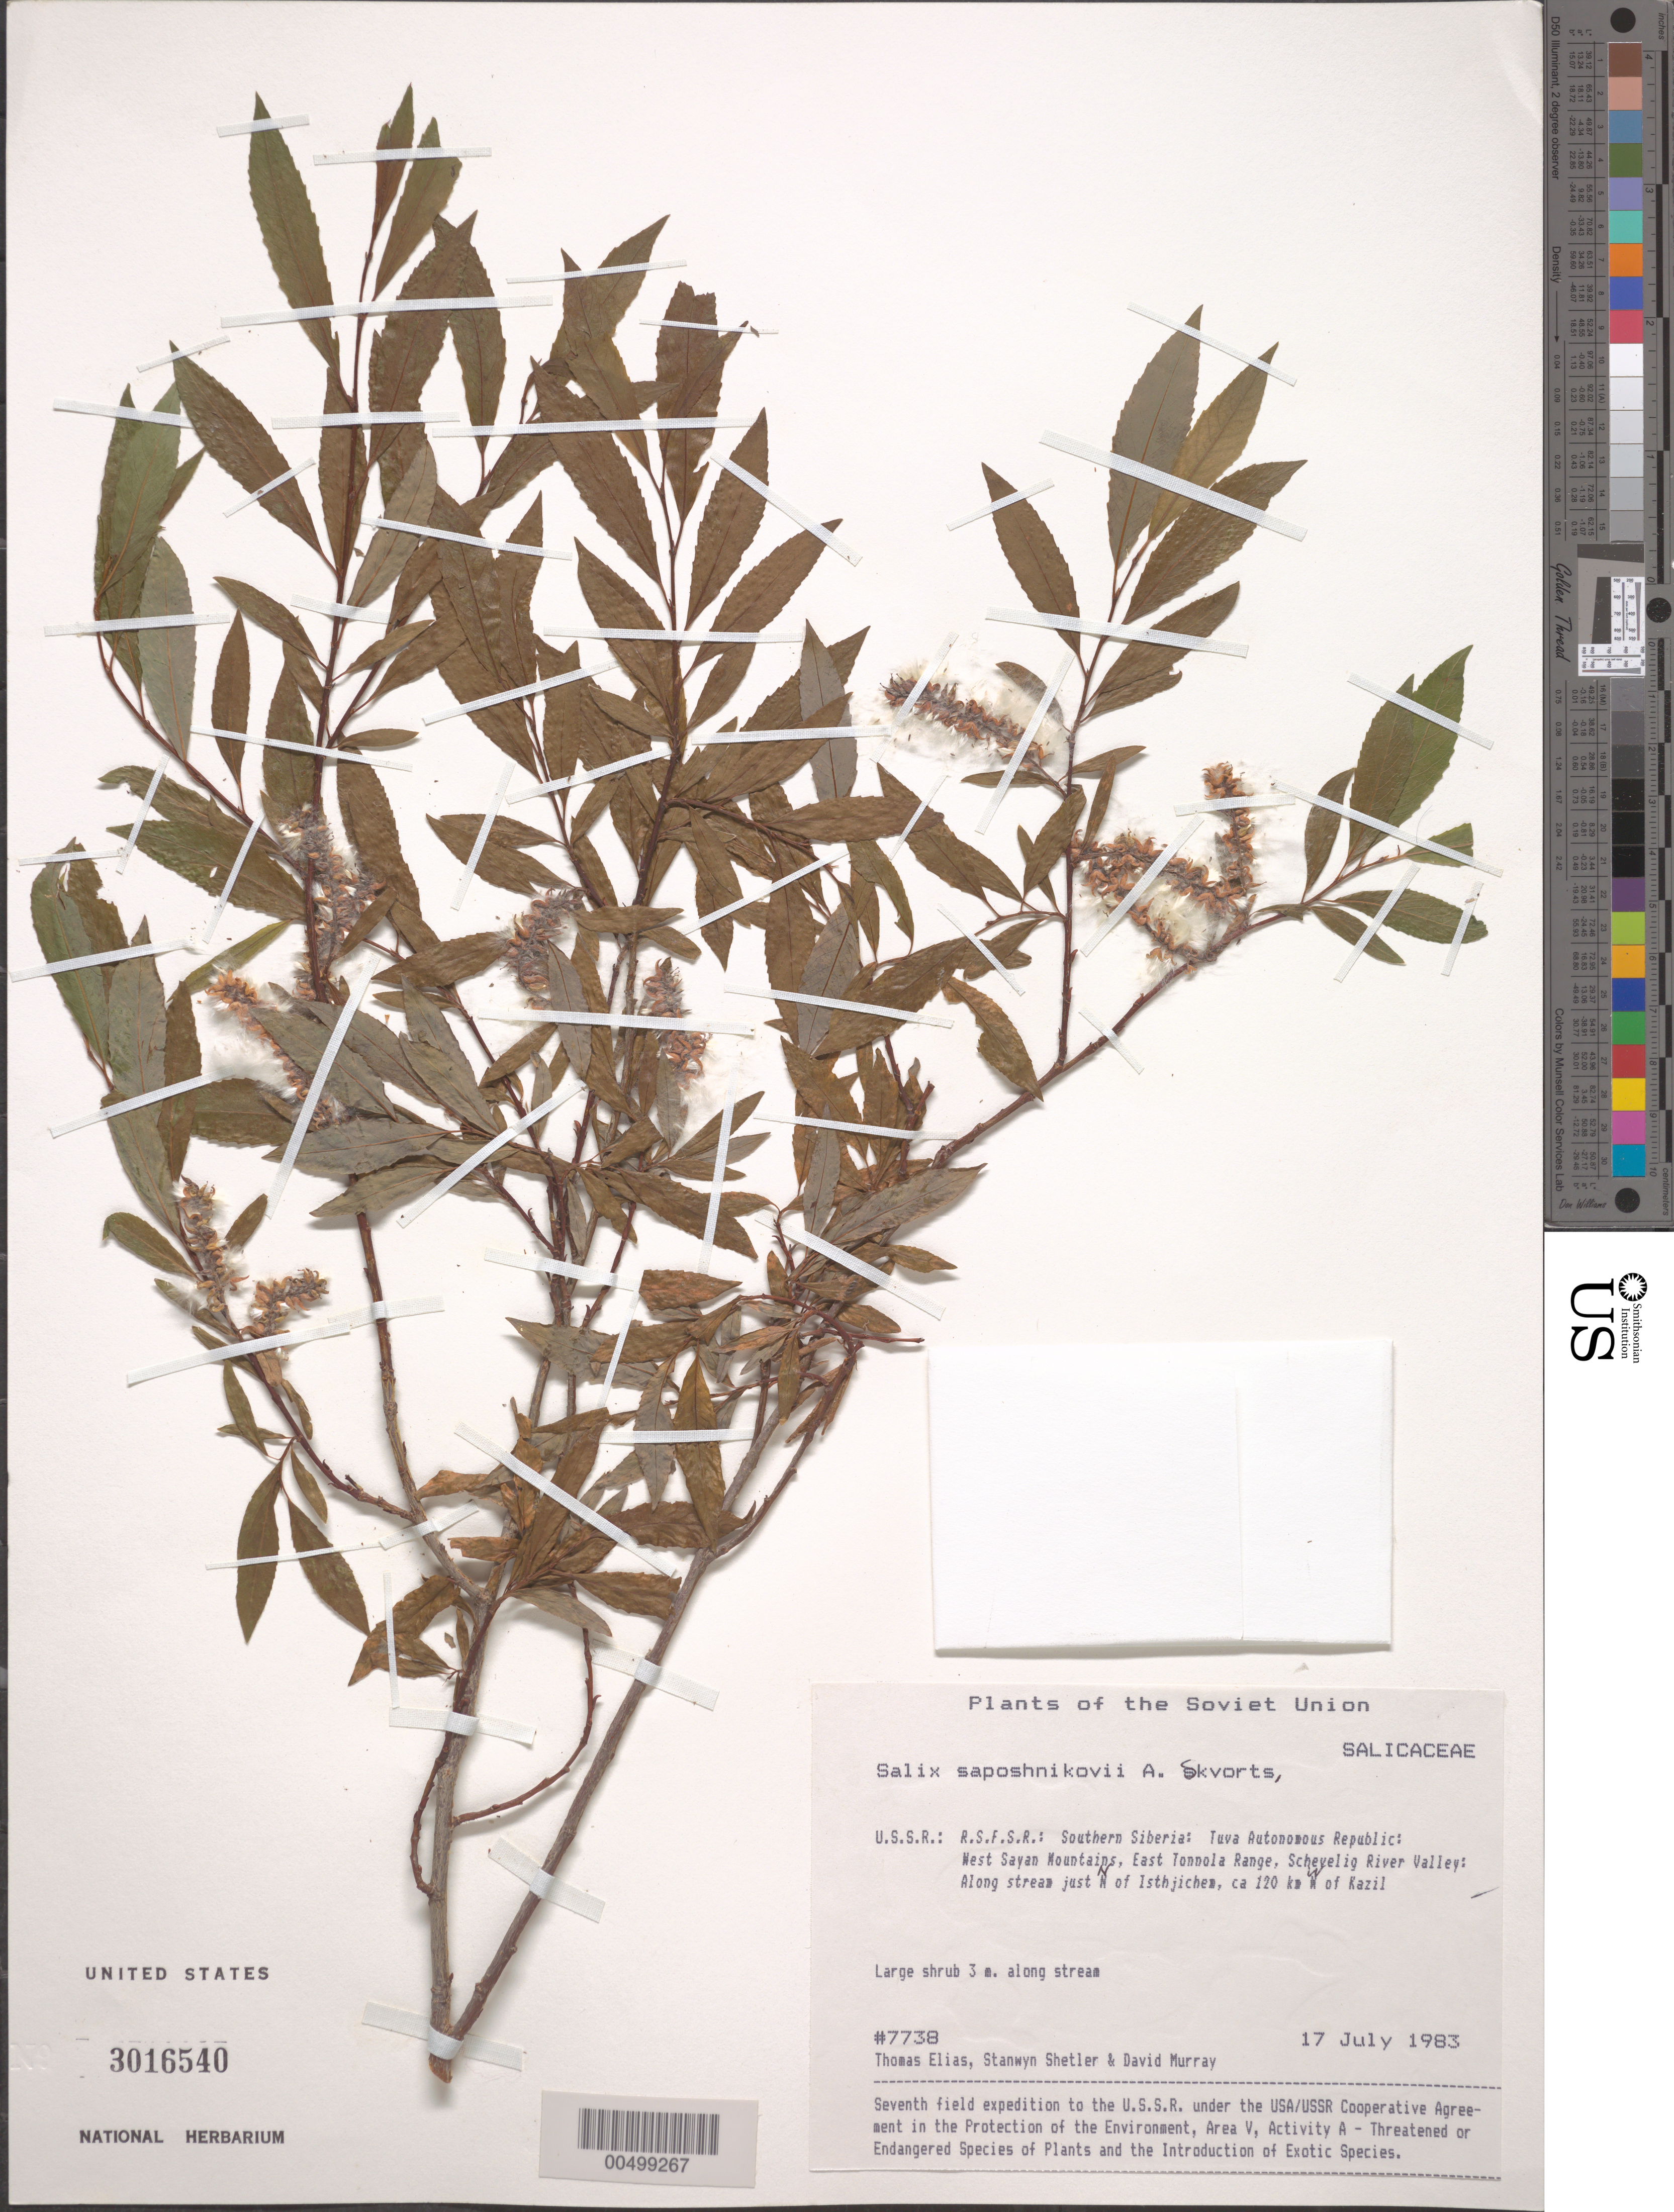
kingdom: Plantae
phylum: Tracheophyta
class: Magnoliopsida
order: Malpighiales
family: Salicaceae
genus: Salix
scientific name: Salix saposhnikovii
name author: A.K. Skvortsov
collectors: T. Elias, S. Shetler & D. F. Murray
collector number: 7738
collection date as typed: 17 Jul 1983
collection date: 1983-07-17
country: Russian Federation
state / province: Tuva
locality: West Sayan Mountains, E Tonnola [Tannu-Ola] Range, Schevelig River Valley, just N of Isthichem [Ishti-Khem], *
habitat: along stream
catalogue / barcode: US 3016540